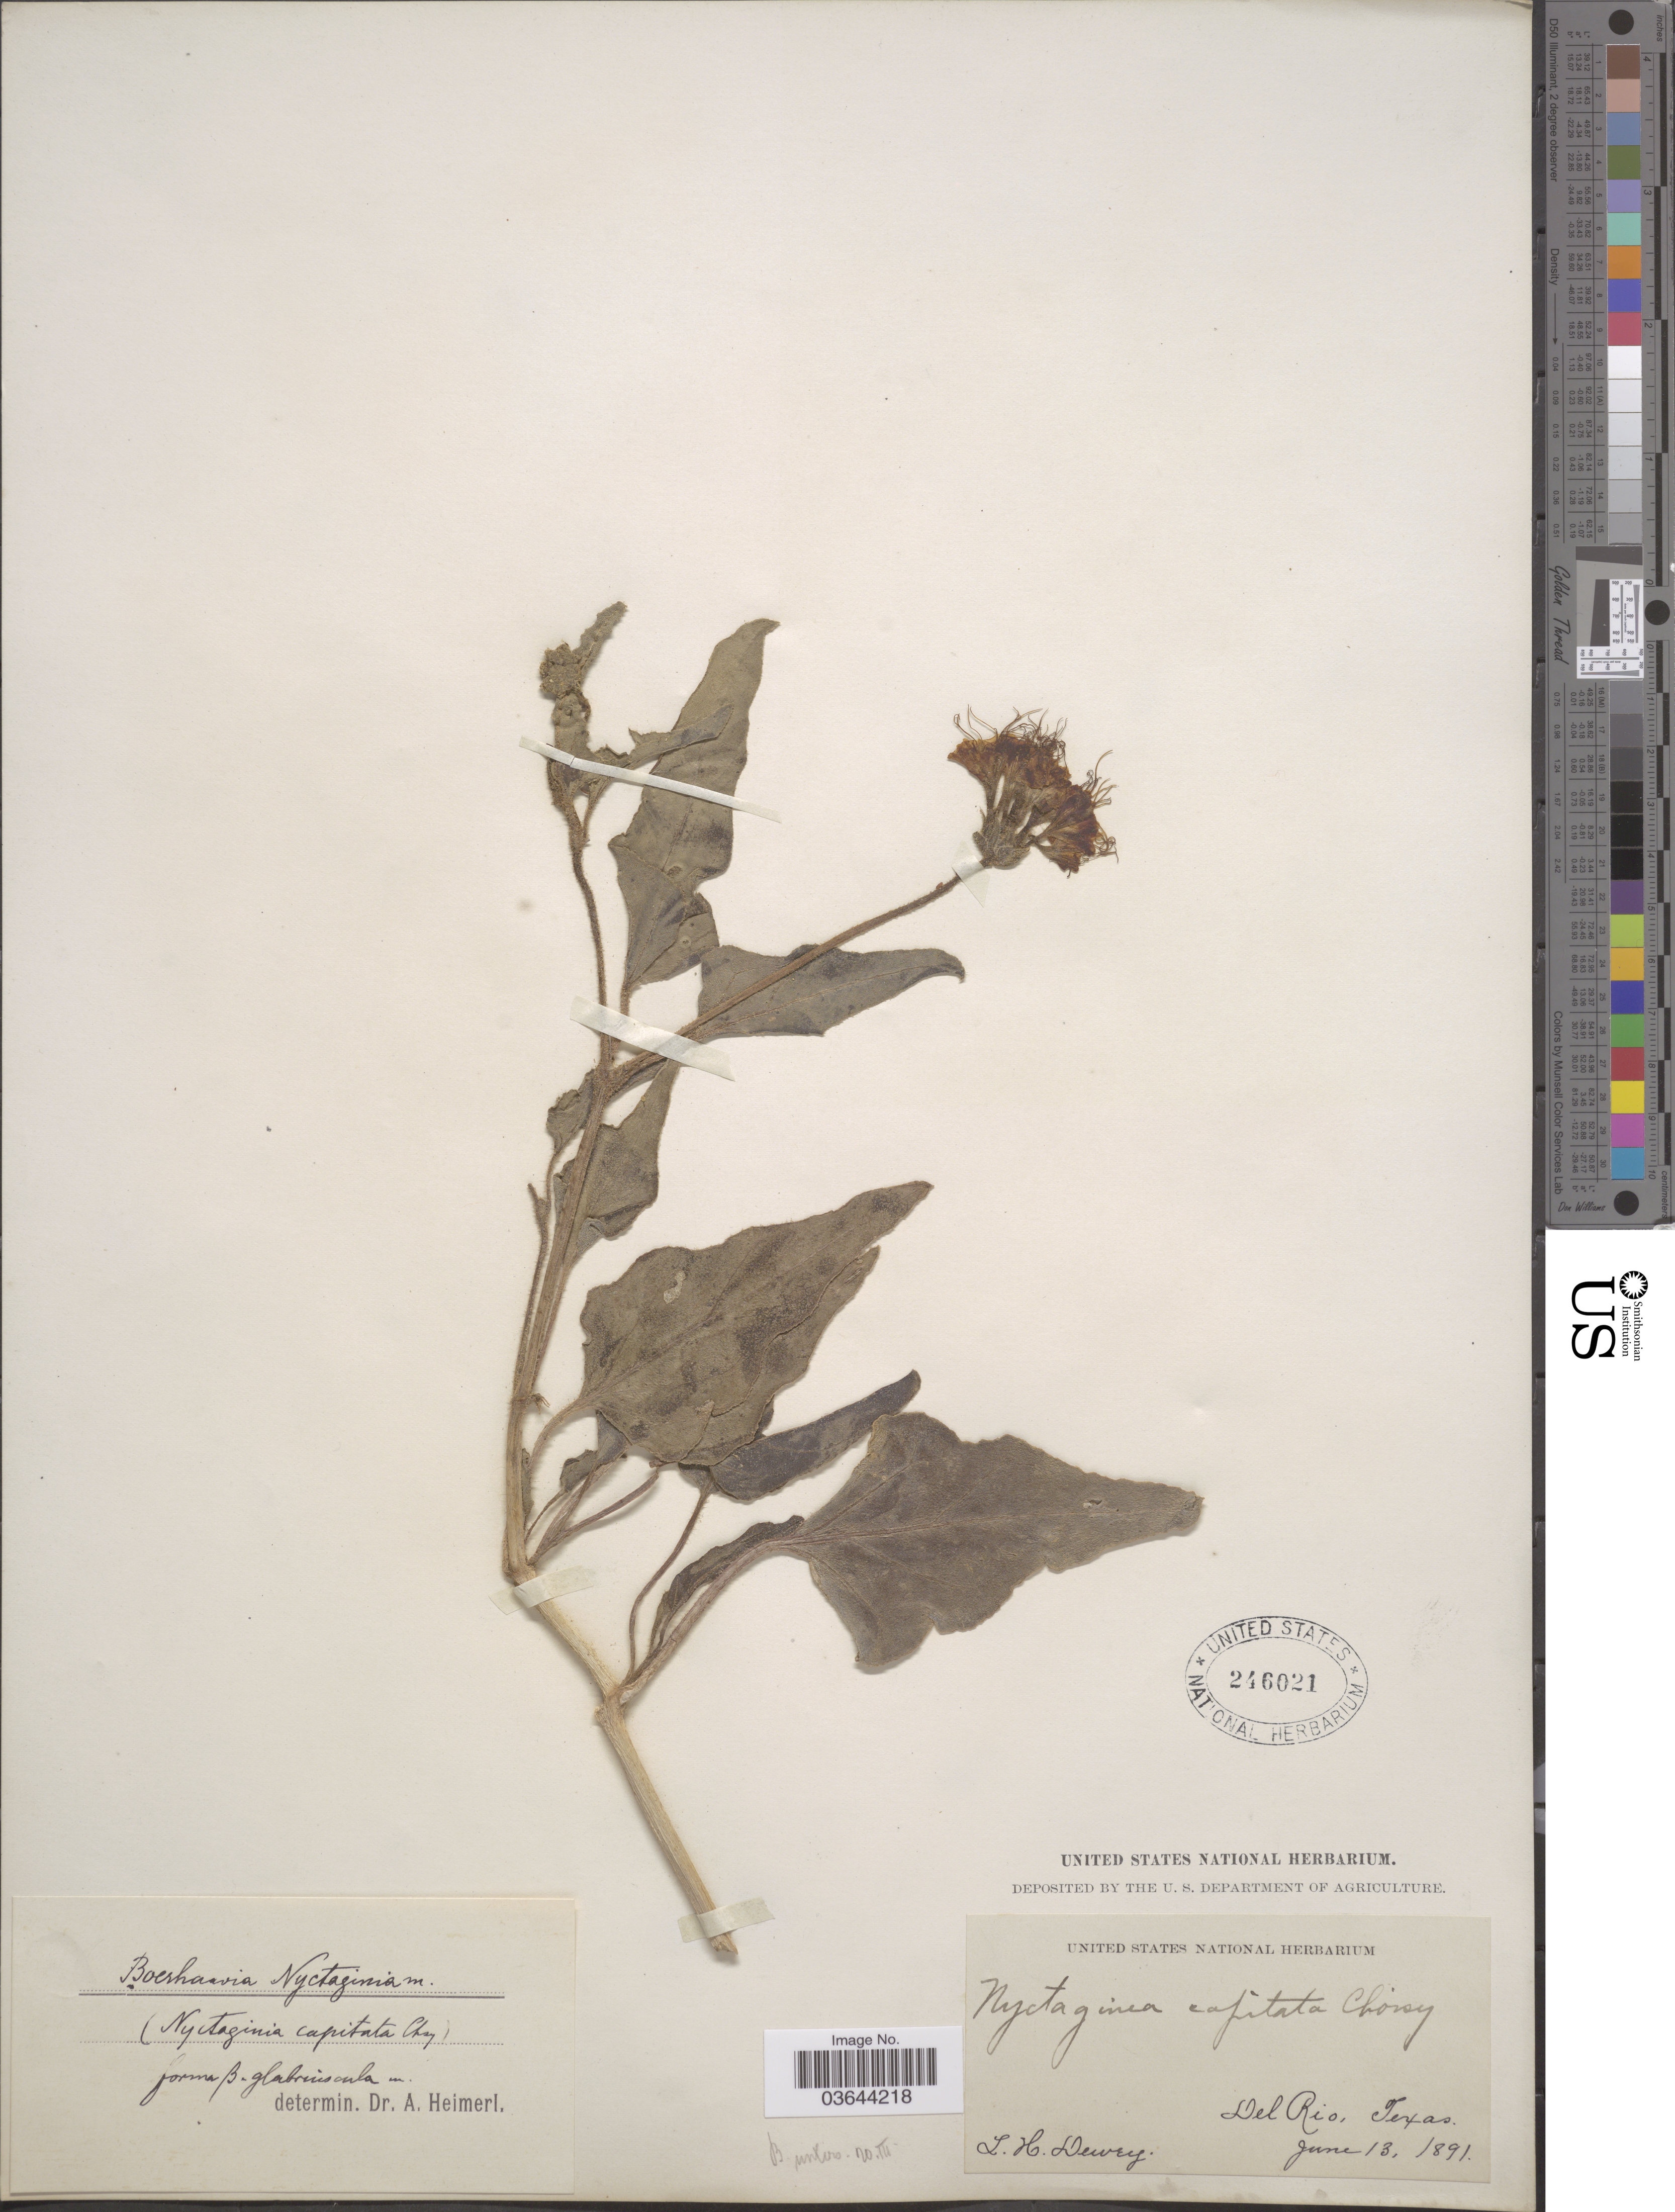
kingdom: Plantae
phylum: Tracheophyta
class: Magnoliopsida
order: Caryophyllales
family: Nyctaginaceae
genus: Nyctaginia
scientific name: Nyctaginia capitata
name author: Choisy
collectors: L. H. Dewey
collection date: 1891-06-13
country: United States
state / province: Texas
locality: Del Rio.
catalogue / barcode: US 246021